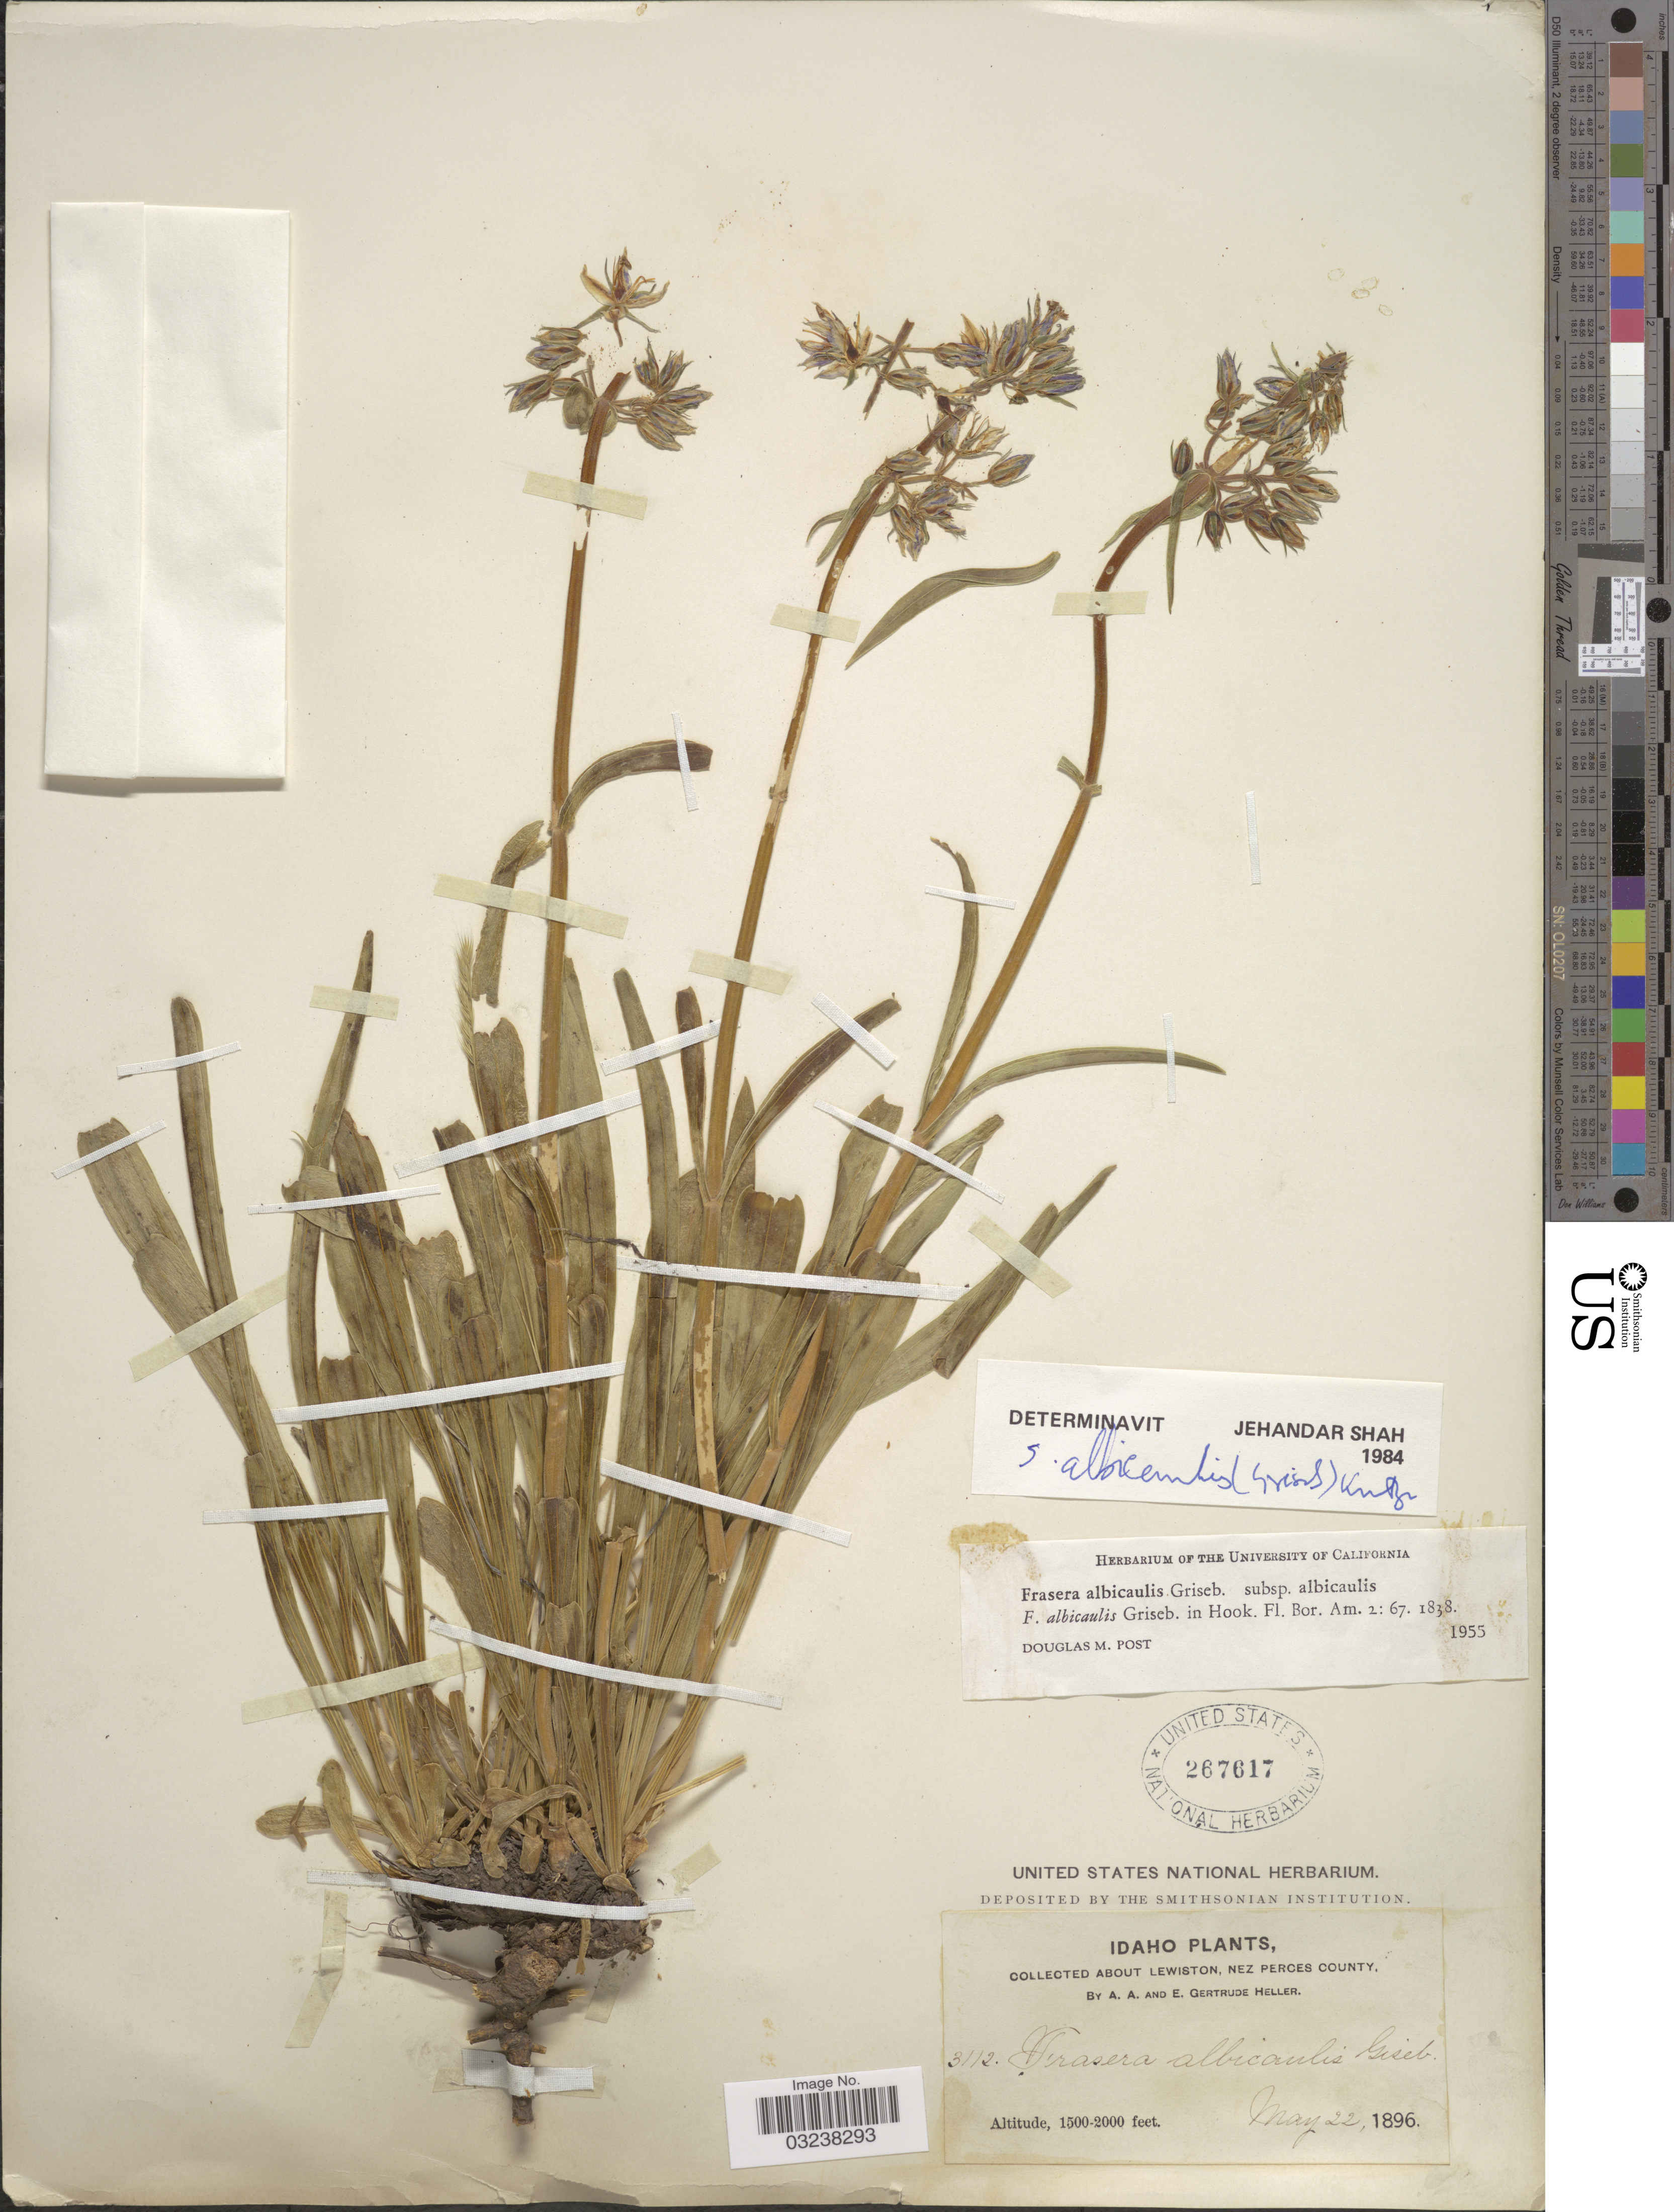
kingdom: Plantae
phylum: Tracheophyta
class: Magnoliopsida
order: Gentianales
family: Gentianaceae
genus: Swertia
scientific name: Swertia albicaulis var. albicaulis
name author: (Griseb.) Douglas ex Kuntze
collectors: A. A. Heller & E. G. Heller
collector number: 3112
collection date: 1896-05-22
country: United States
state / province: Idaho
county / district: Nez Perce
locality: About Lewiston.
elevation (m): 457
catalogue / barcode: US 267617